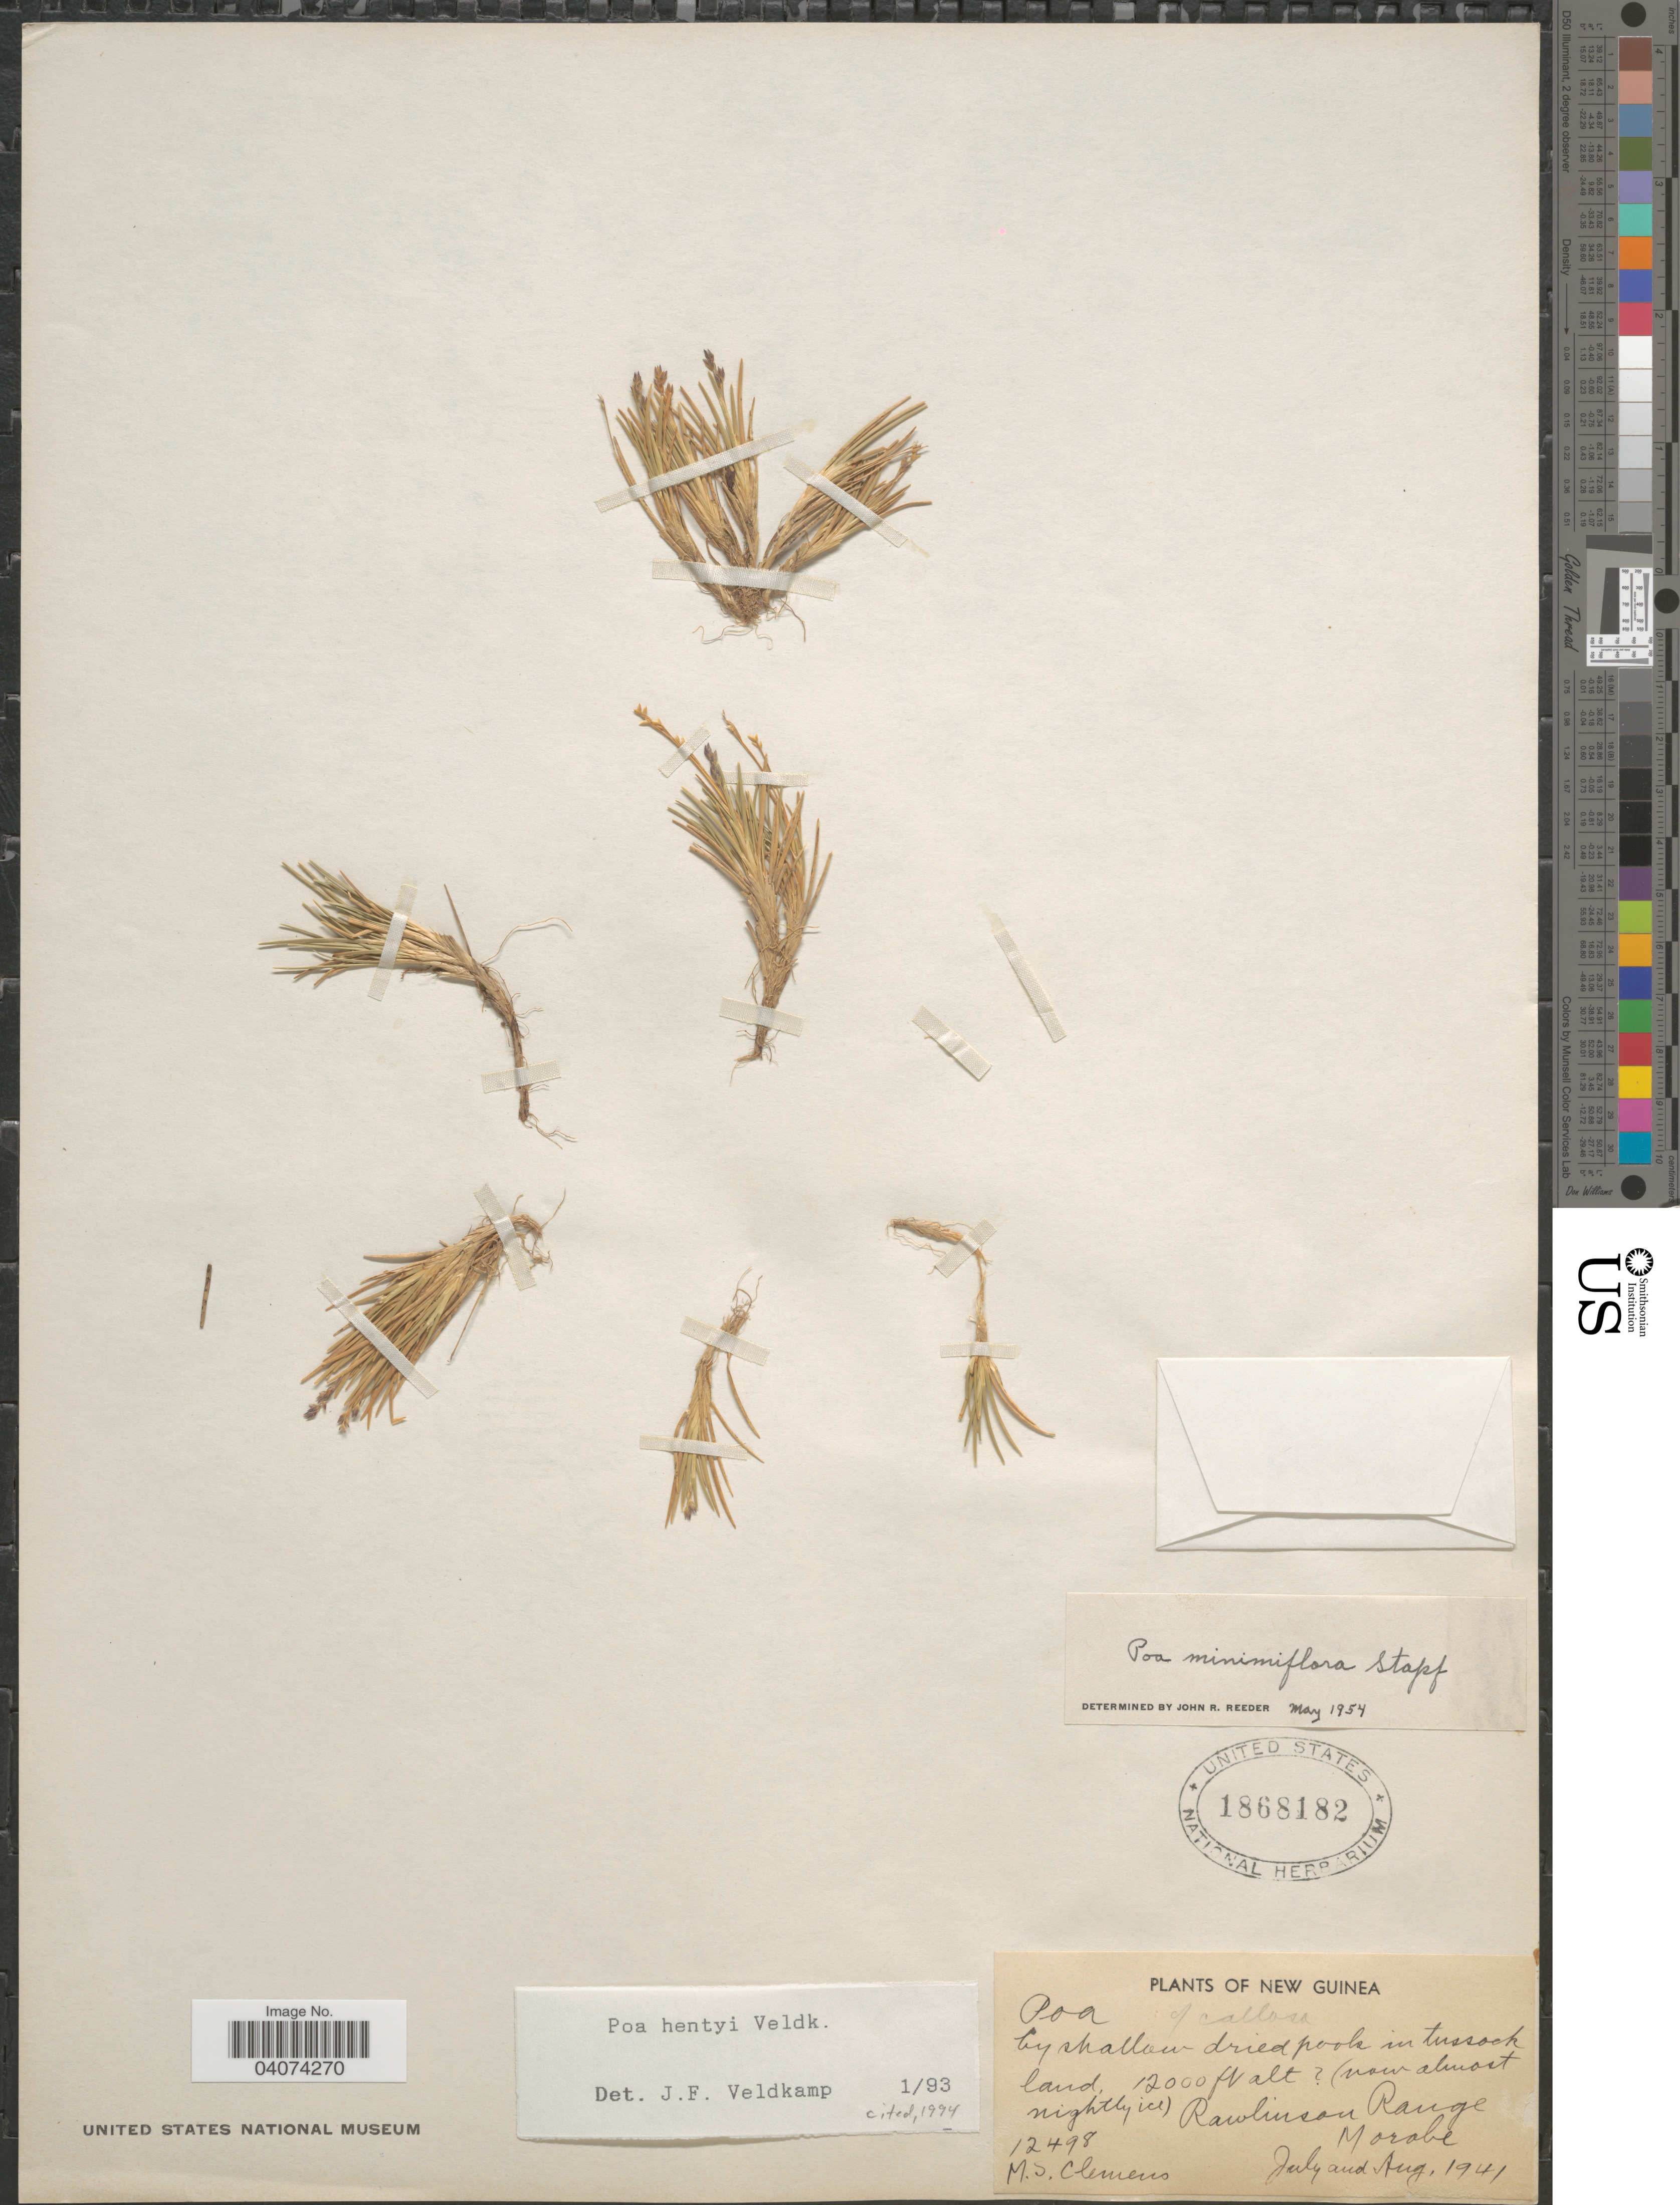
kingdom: Plantae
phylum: Tracheophyta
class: Liliopsida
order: Poales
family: Poaceae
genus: Poa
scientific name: Poa hentyi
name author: Veldkamp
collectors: M. S. Clemens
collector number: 12498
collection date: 1941-07/1941-08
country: Papua New Guinea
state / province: Morobe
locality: New Guinea. Rawlinson Range.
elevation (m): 3658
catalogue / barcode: US 1868182